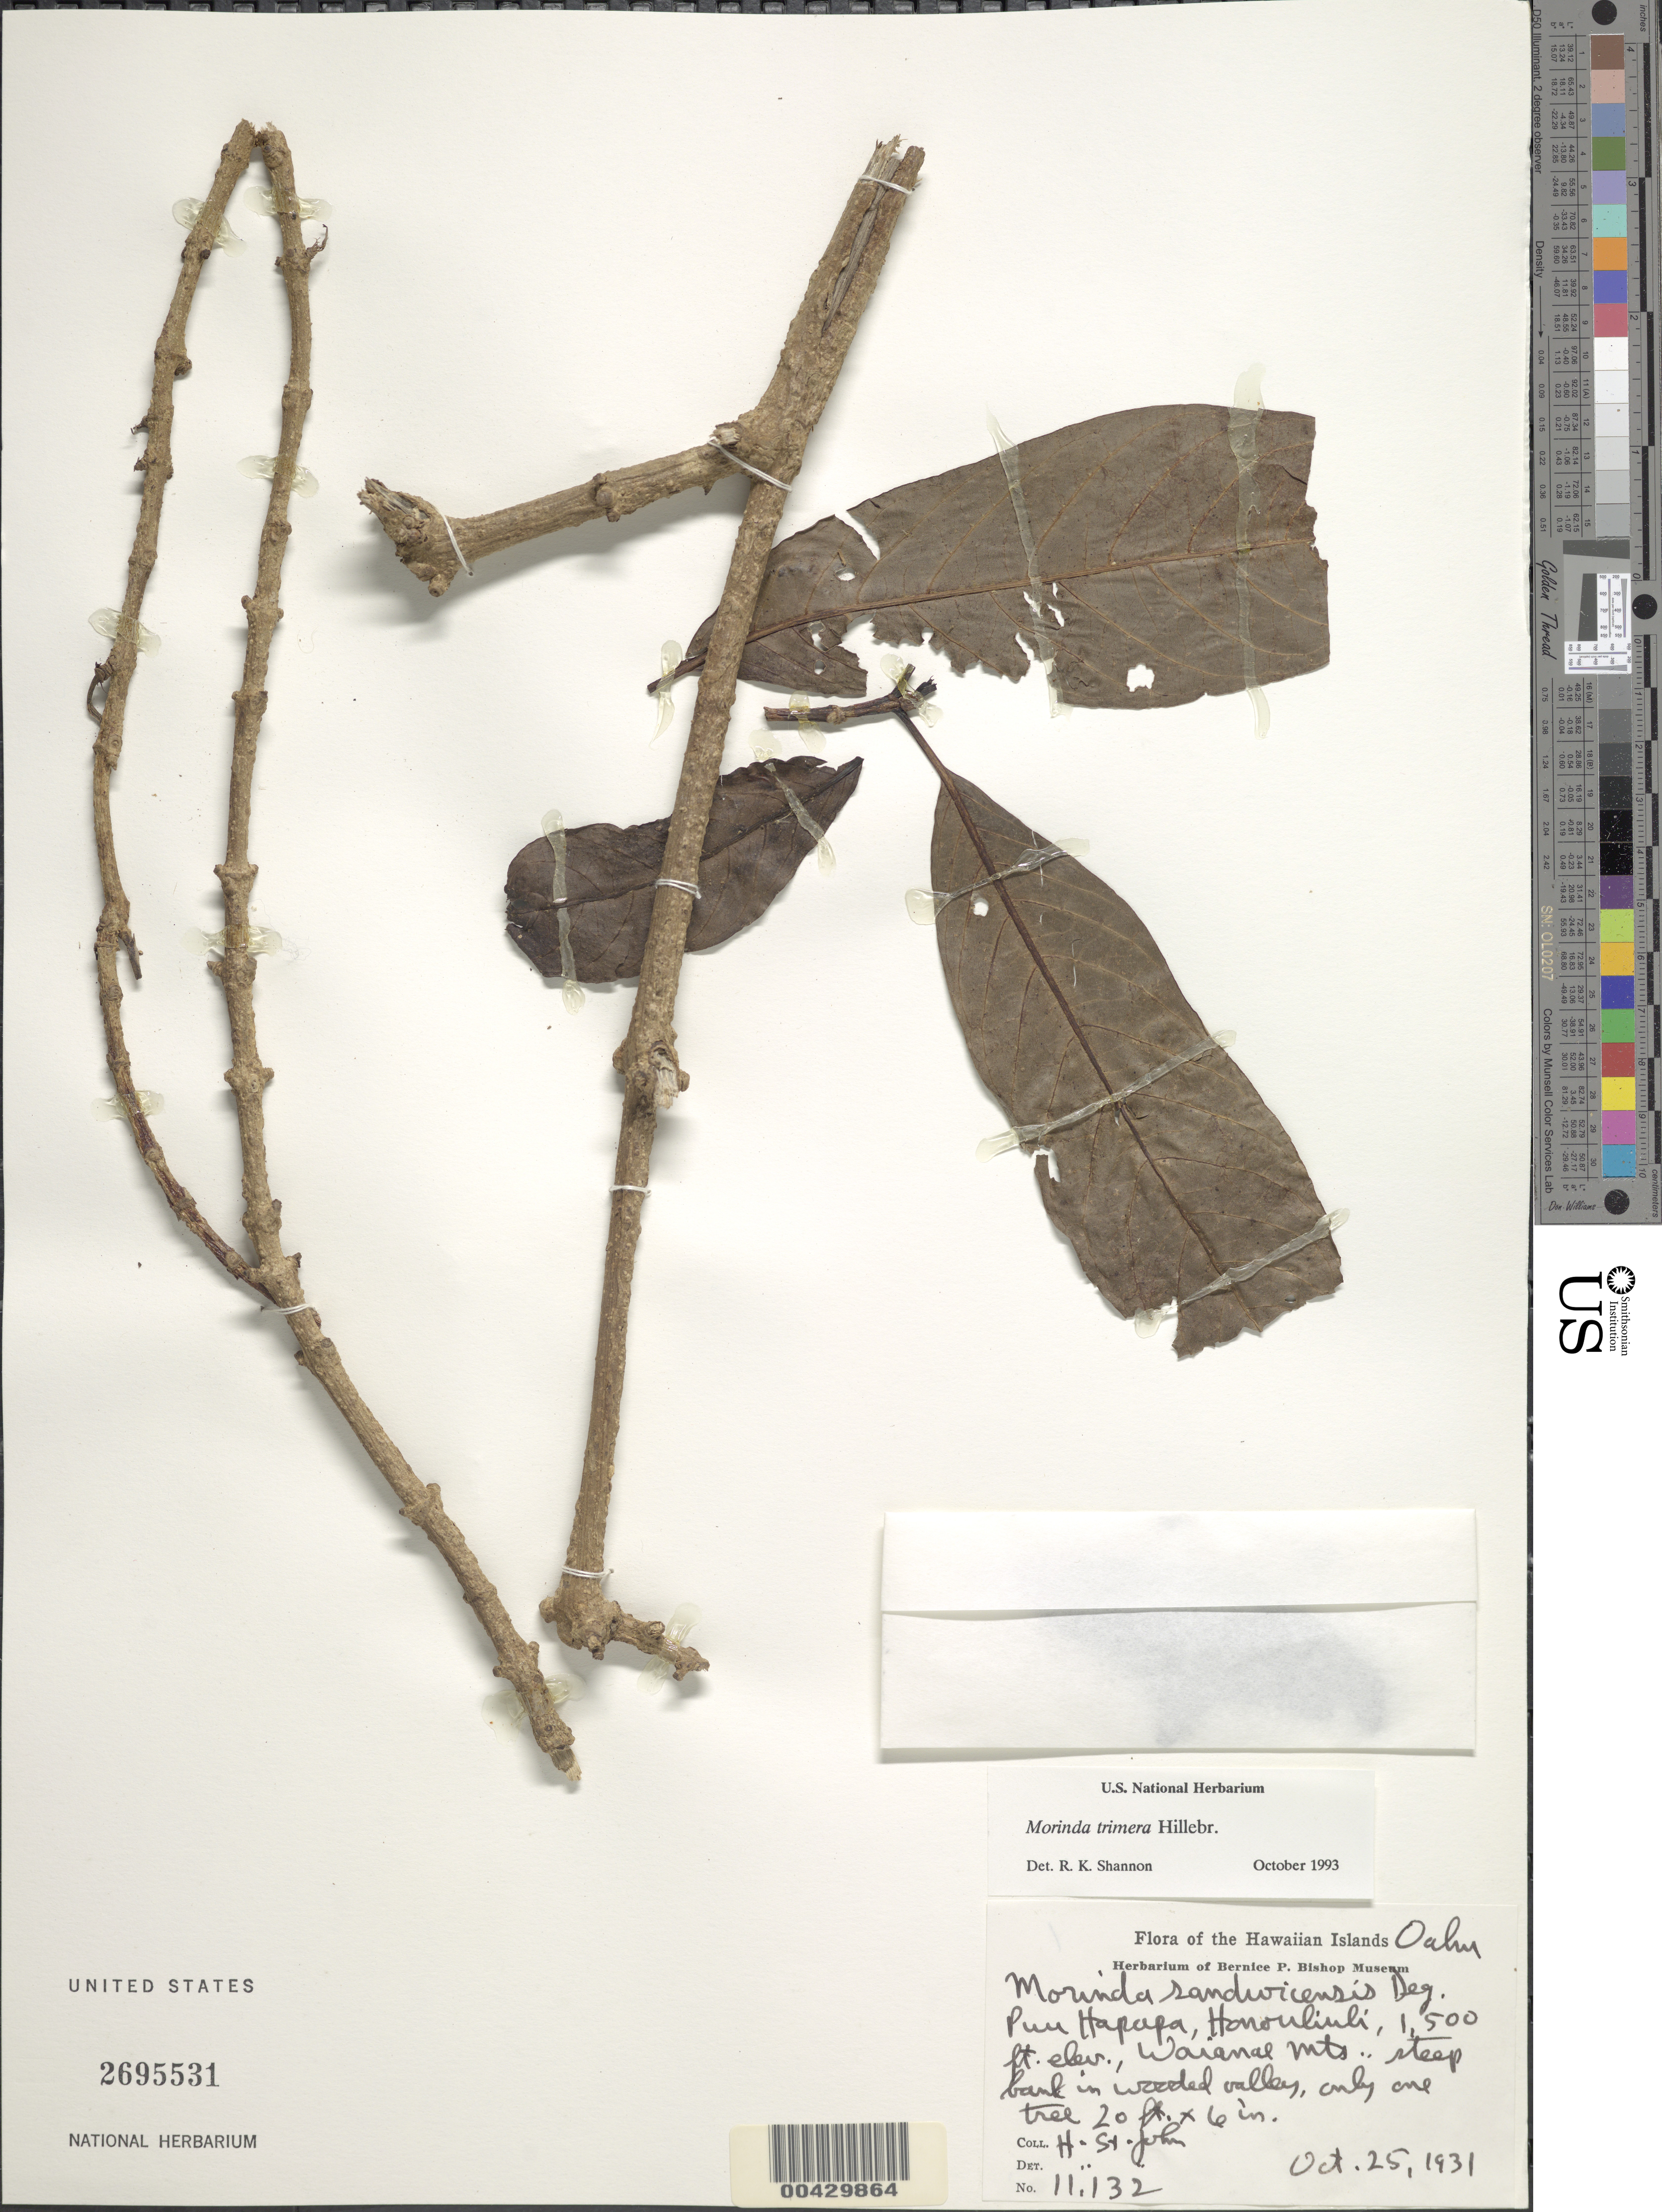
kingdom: Plantae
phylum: Tracheophyta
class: Magnoliopsida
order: Gentianales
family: Rubiaceae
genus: Gynochthodes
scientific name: Gynochthodes trimera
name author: (Hillebr.) Razafim. & B. Bremer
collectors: H. St. John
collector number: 11132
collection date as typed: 25 Oct 1931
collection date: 1931-10-25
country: United States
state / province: Hawaii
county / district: Honolulu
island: Oahu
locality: Puu Hapapa, Honouliuli, Waianae Mountains, steep bank in wooded valley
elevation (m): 457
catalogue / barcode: US 2695531